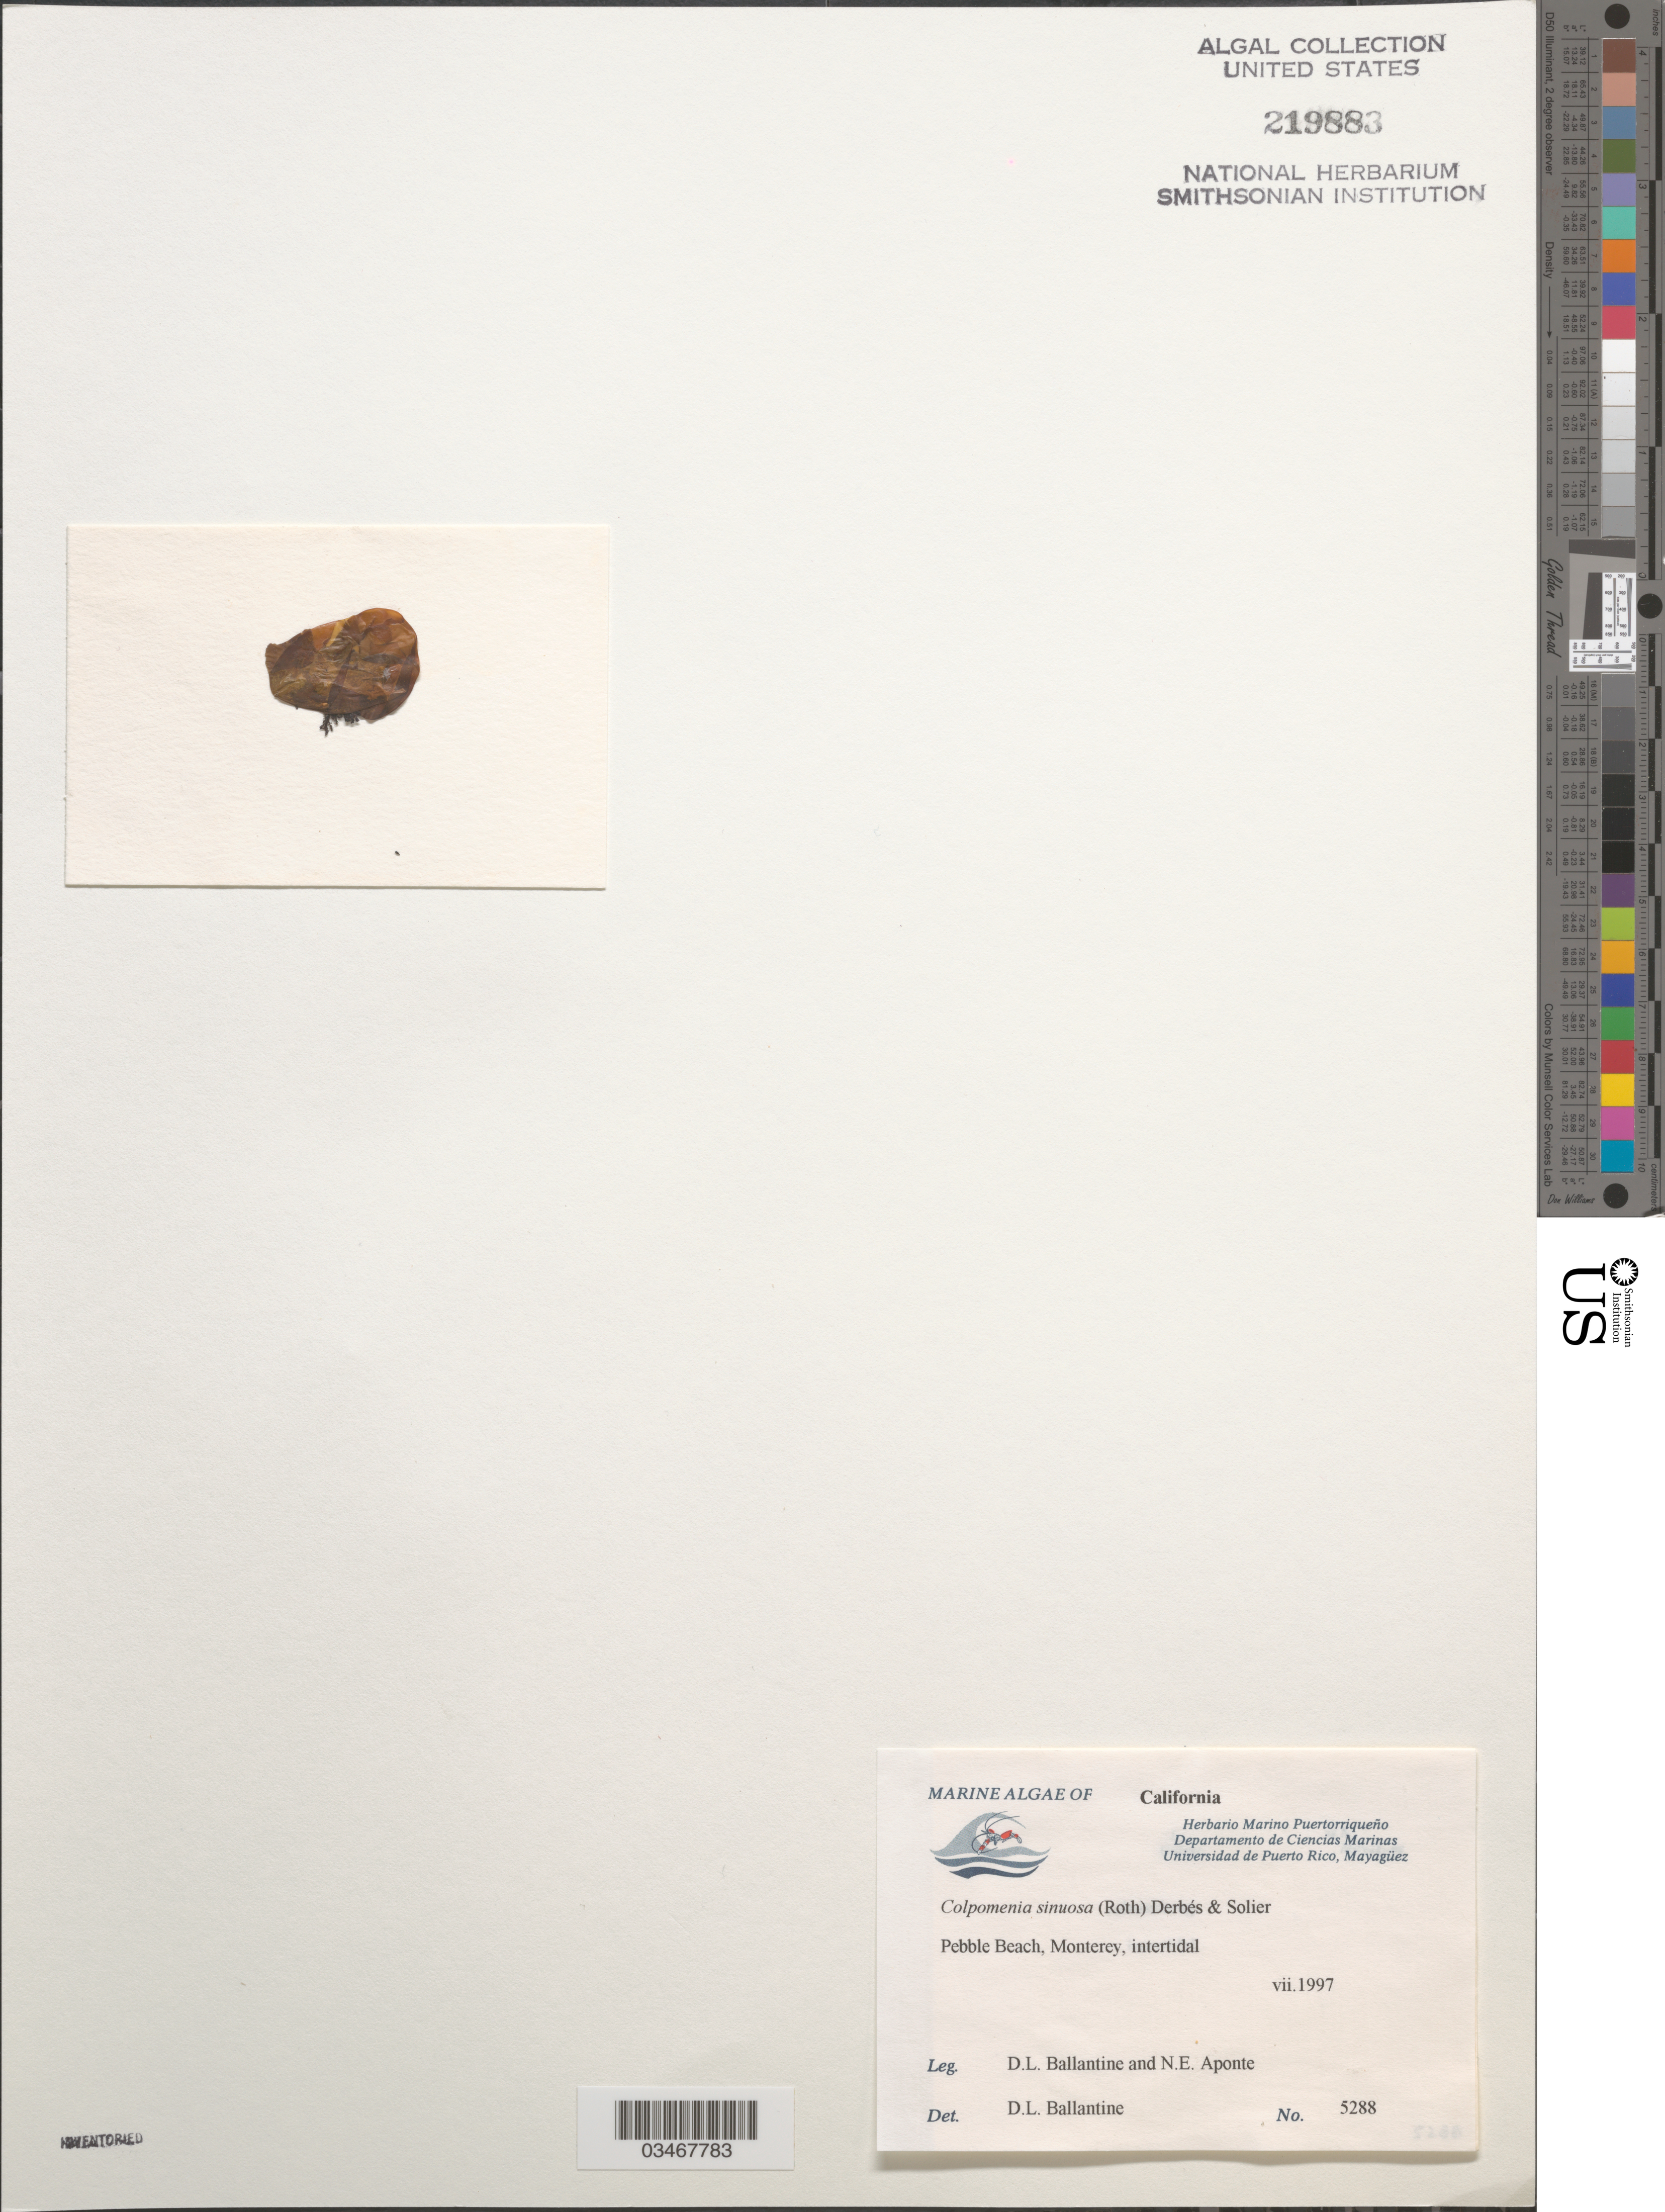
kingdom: Chromista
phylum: Ochrophyta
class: Phaeophyceae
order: Scytosiphonales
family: Scytosiphonaceae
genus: Colpomenia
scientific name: Colpomenia sinuosa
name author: (K. Mert. ex Roth) Derbes & Solier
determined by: Ballantine, D. L.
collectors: D.L. Ballantine & N. E. Aponte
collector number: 5288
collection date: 1997-07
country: United States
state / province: California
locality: Pebble Beach.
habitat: Intertidal.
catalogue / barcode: US 219883